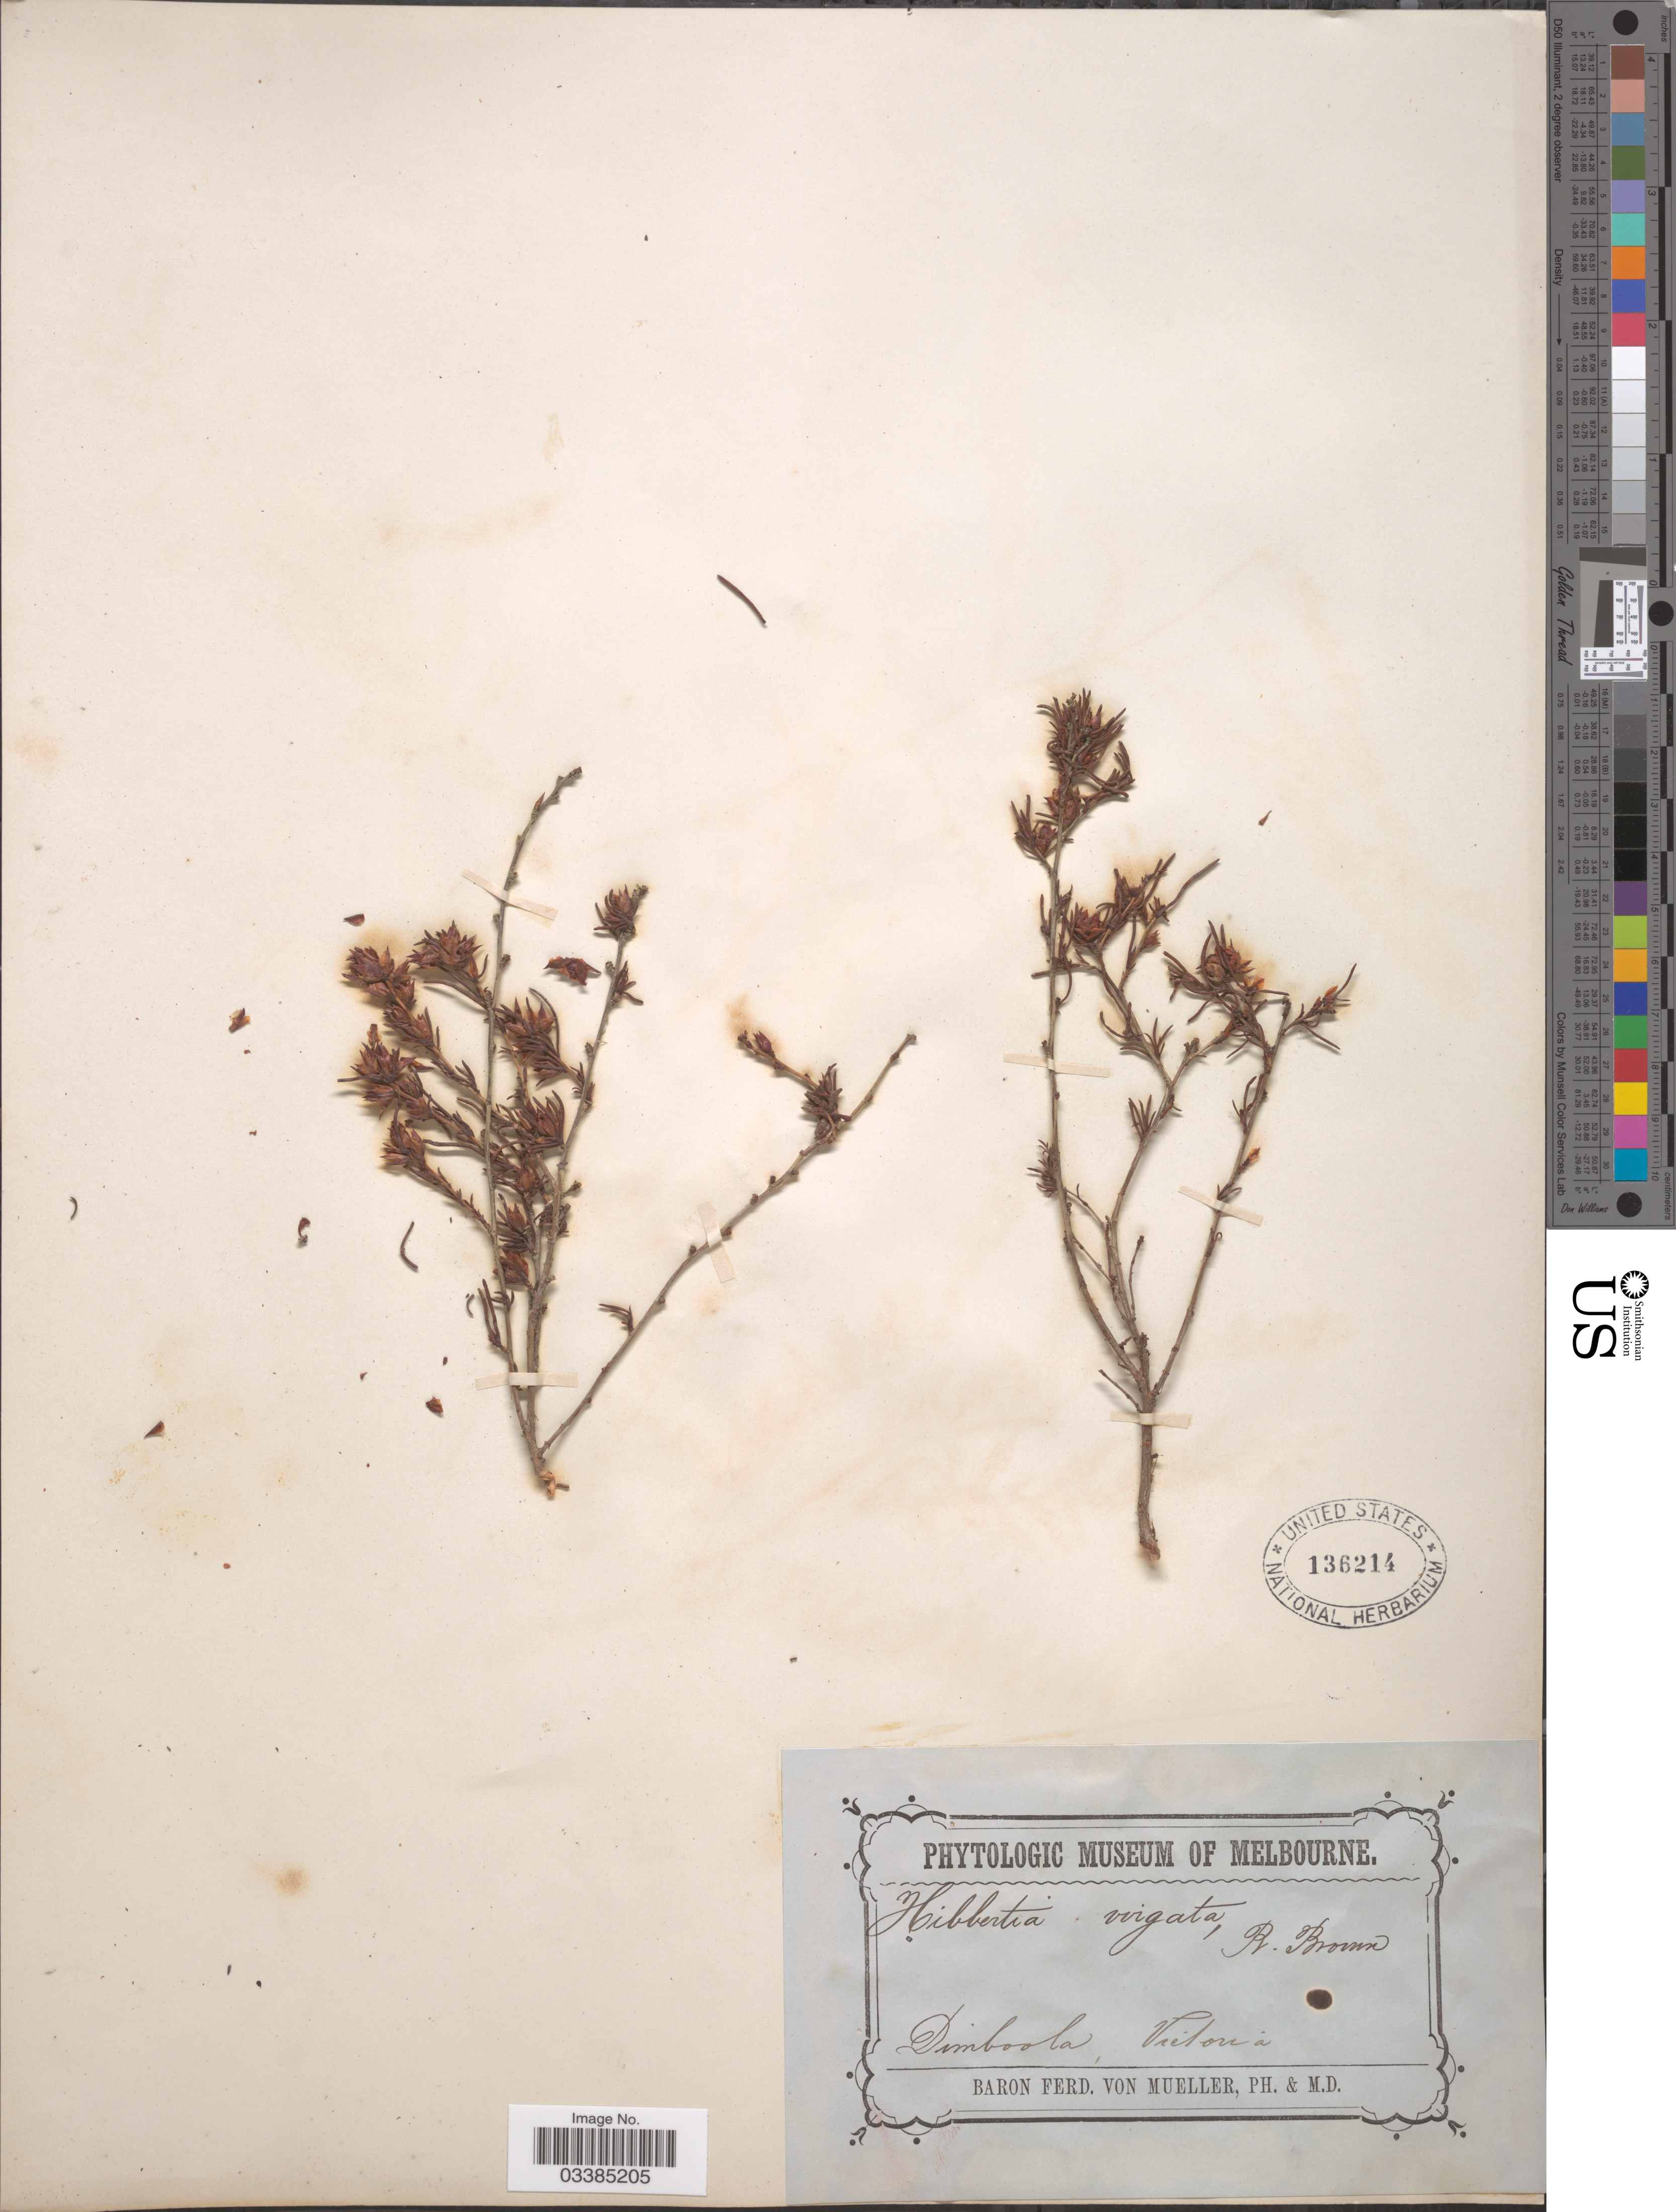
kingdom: Plantae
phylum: Tracheophyta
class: Magnoliopsida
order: Dilleniales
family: Dilleniaceae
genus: Hibbertia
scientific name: Hibbertia virgata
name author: Hook.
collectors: F. Mueller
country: Australia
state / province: Victoria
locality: Dimboola, Victoria.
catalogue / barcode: US 136214